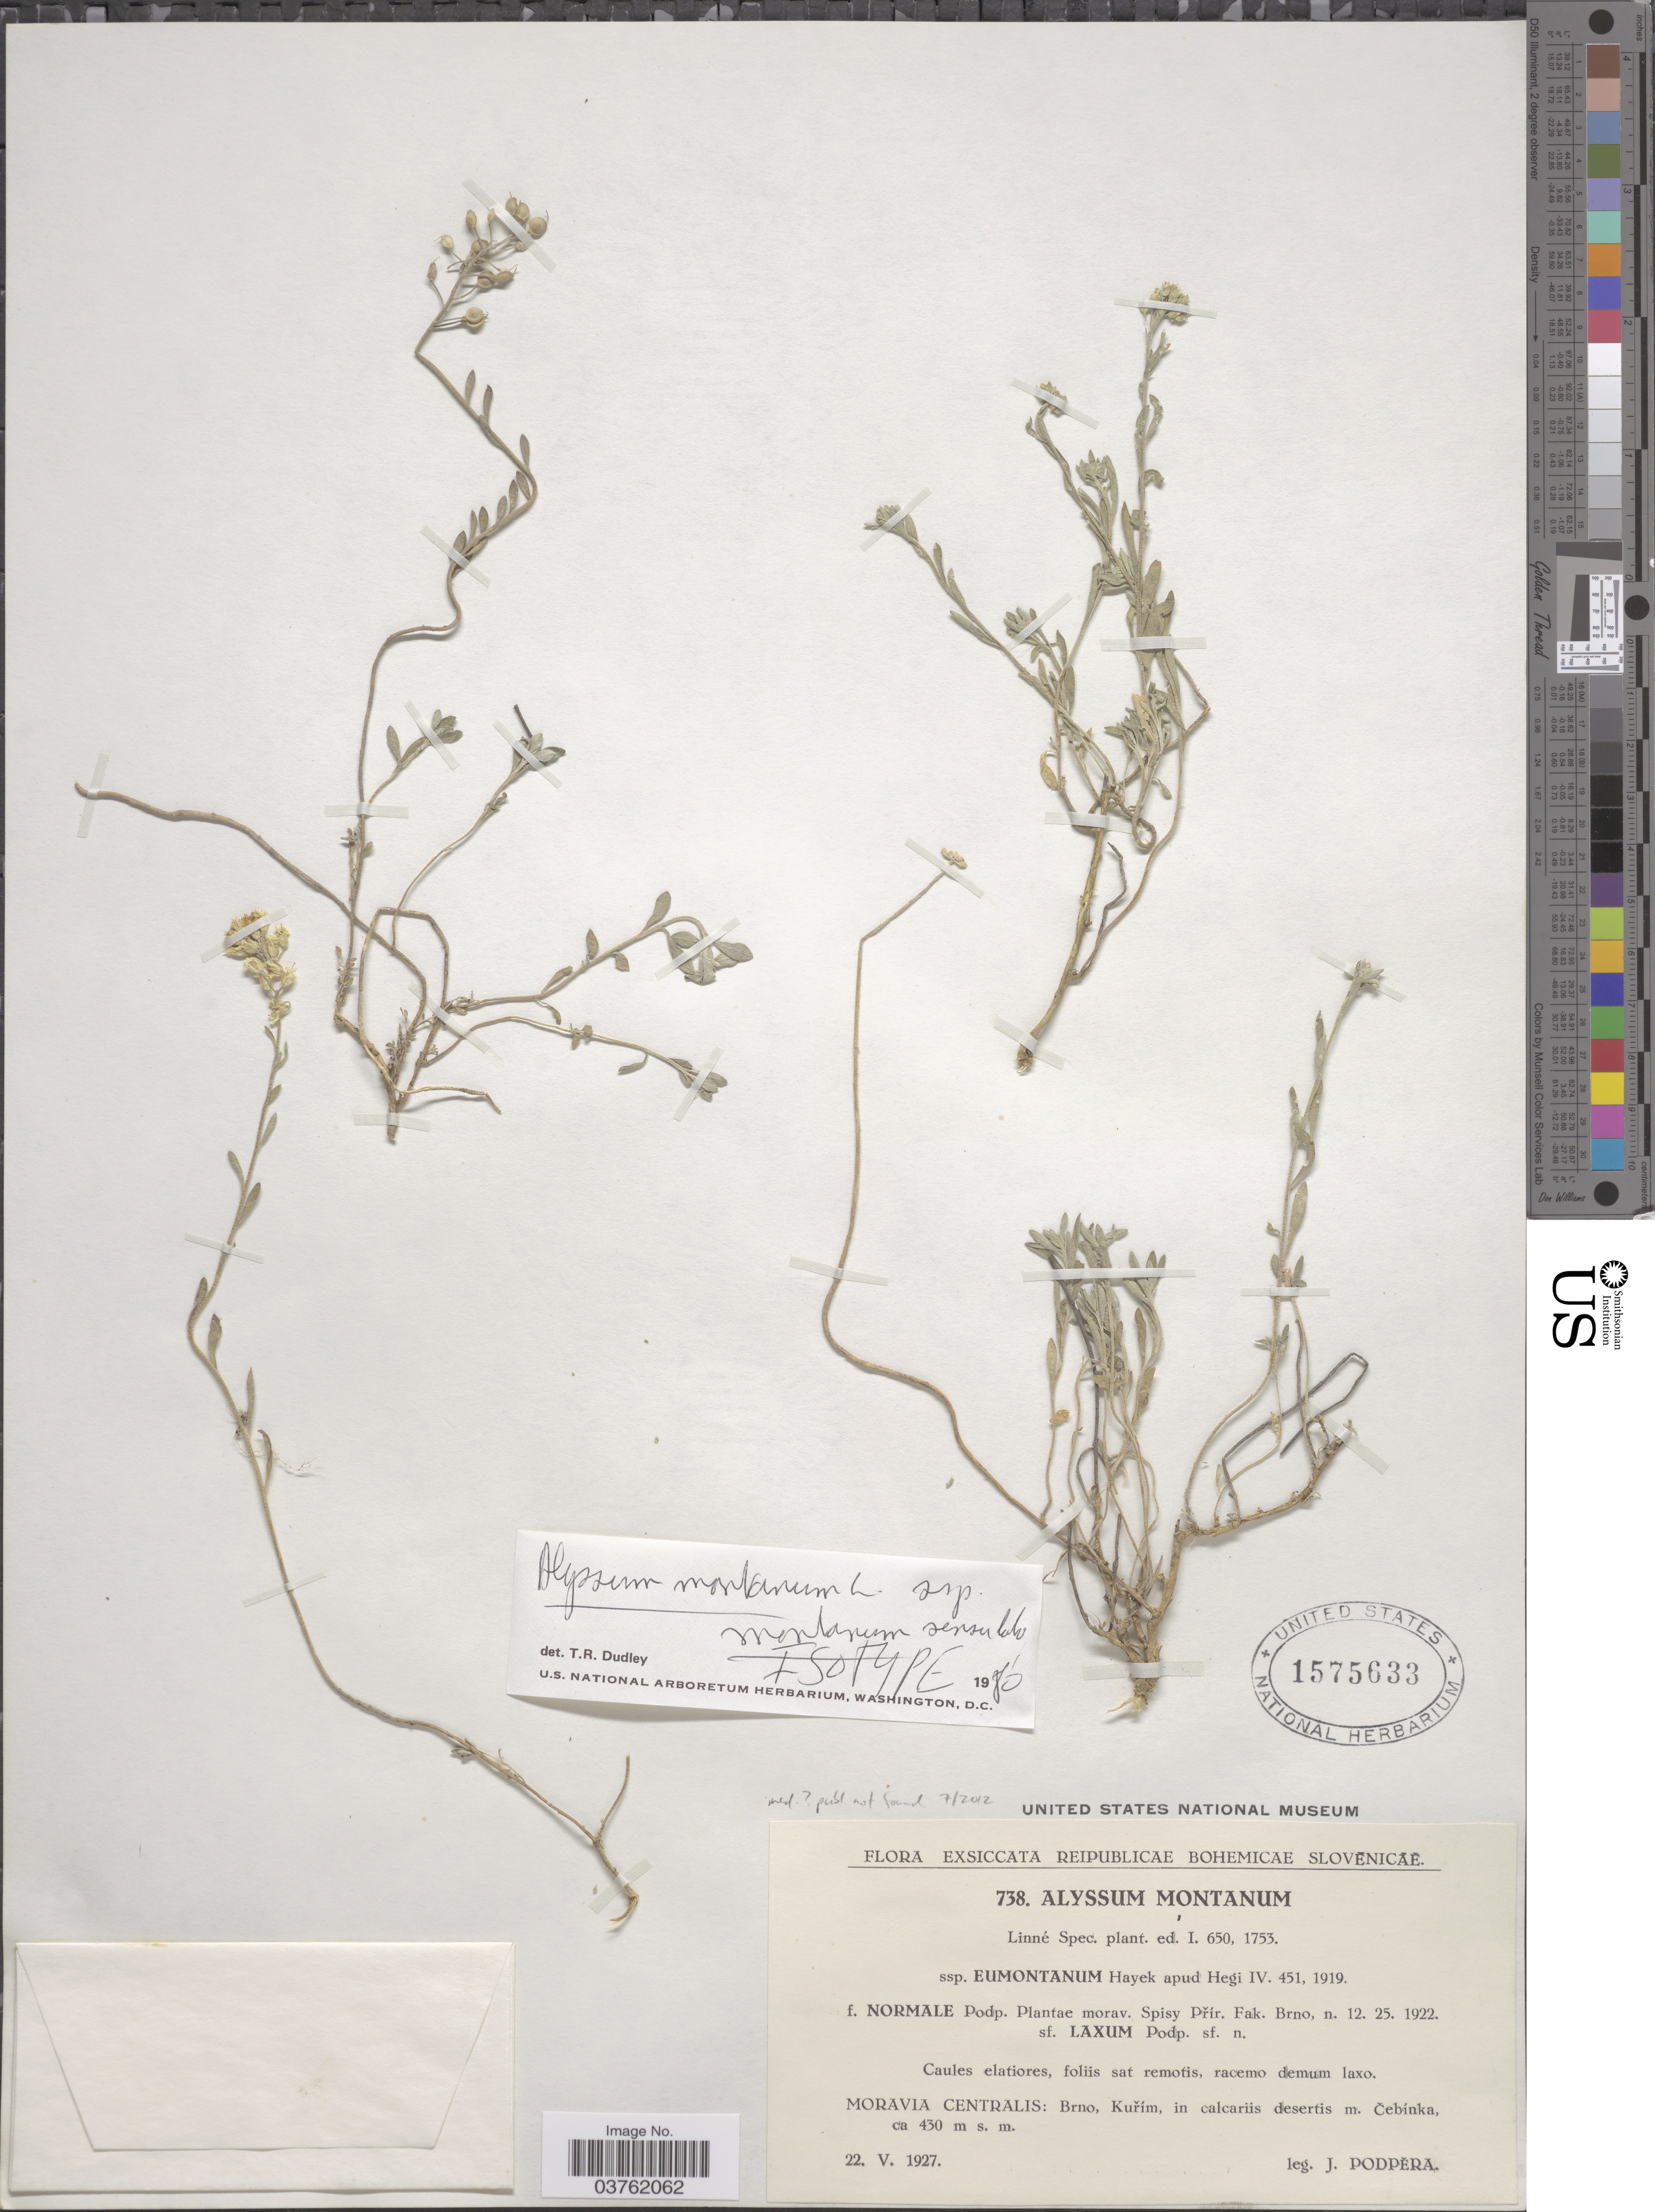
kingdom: Plantae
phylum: Tracheophyta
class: Magnoliopsida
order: Brassicales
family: Brassicaceae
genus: Alyssum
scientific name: Alyssum montanum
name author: L.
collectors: J. Podpera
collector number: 738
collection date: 1927-05-22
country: Czechia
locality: Reipublicae Bohemicae Slovenicae. Moravia Centralis: Brno, Kuřím, in calcariis desertis m. Čebínka.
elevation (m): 430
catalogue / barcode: US 1575633